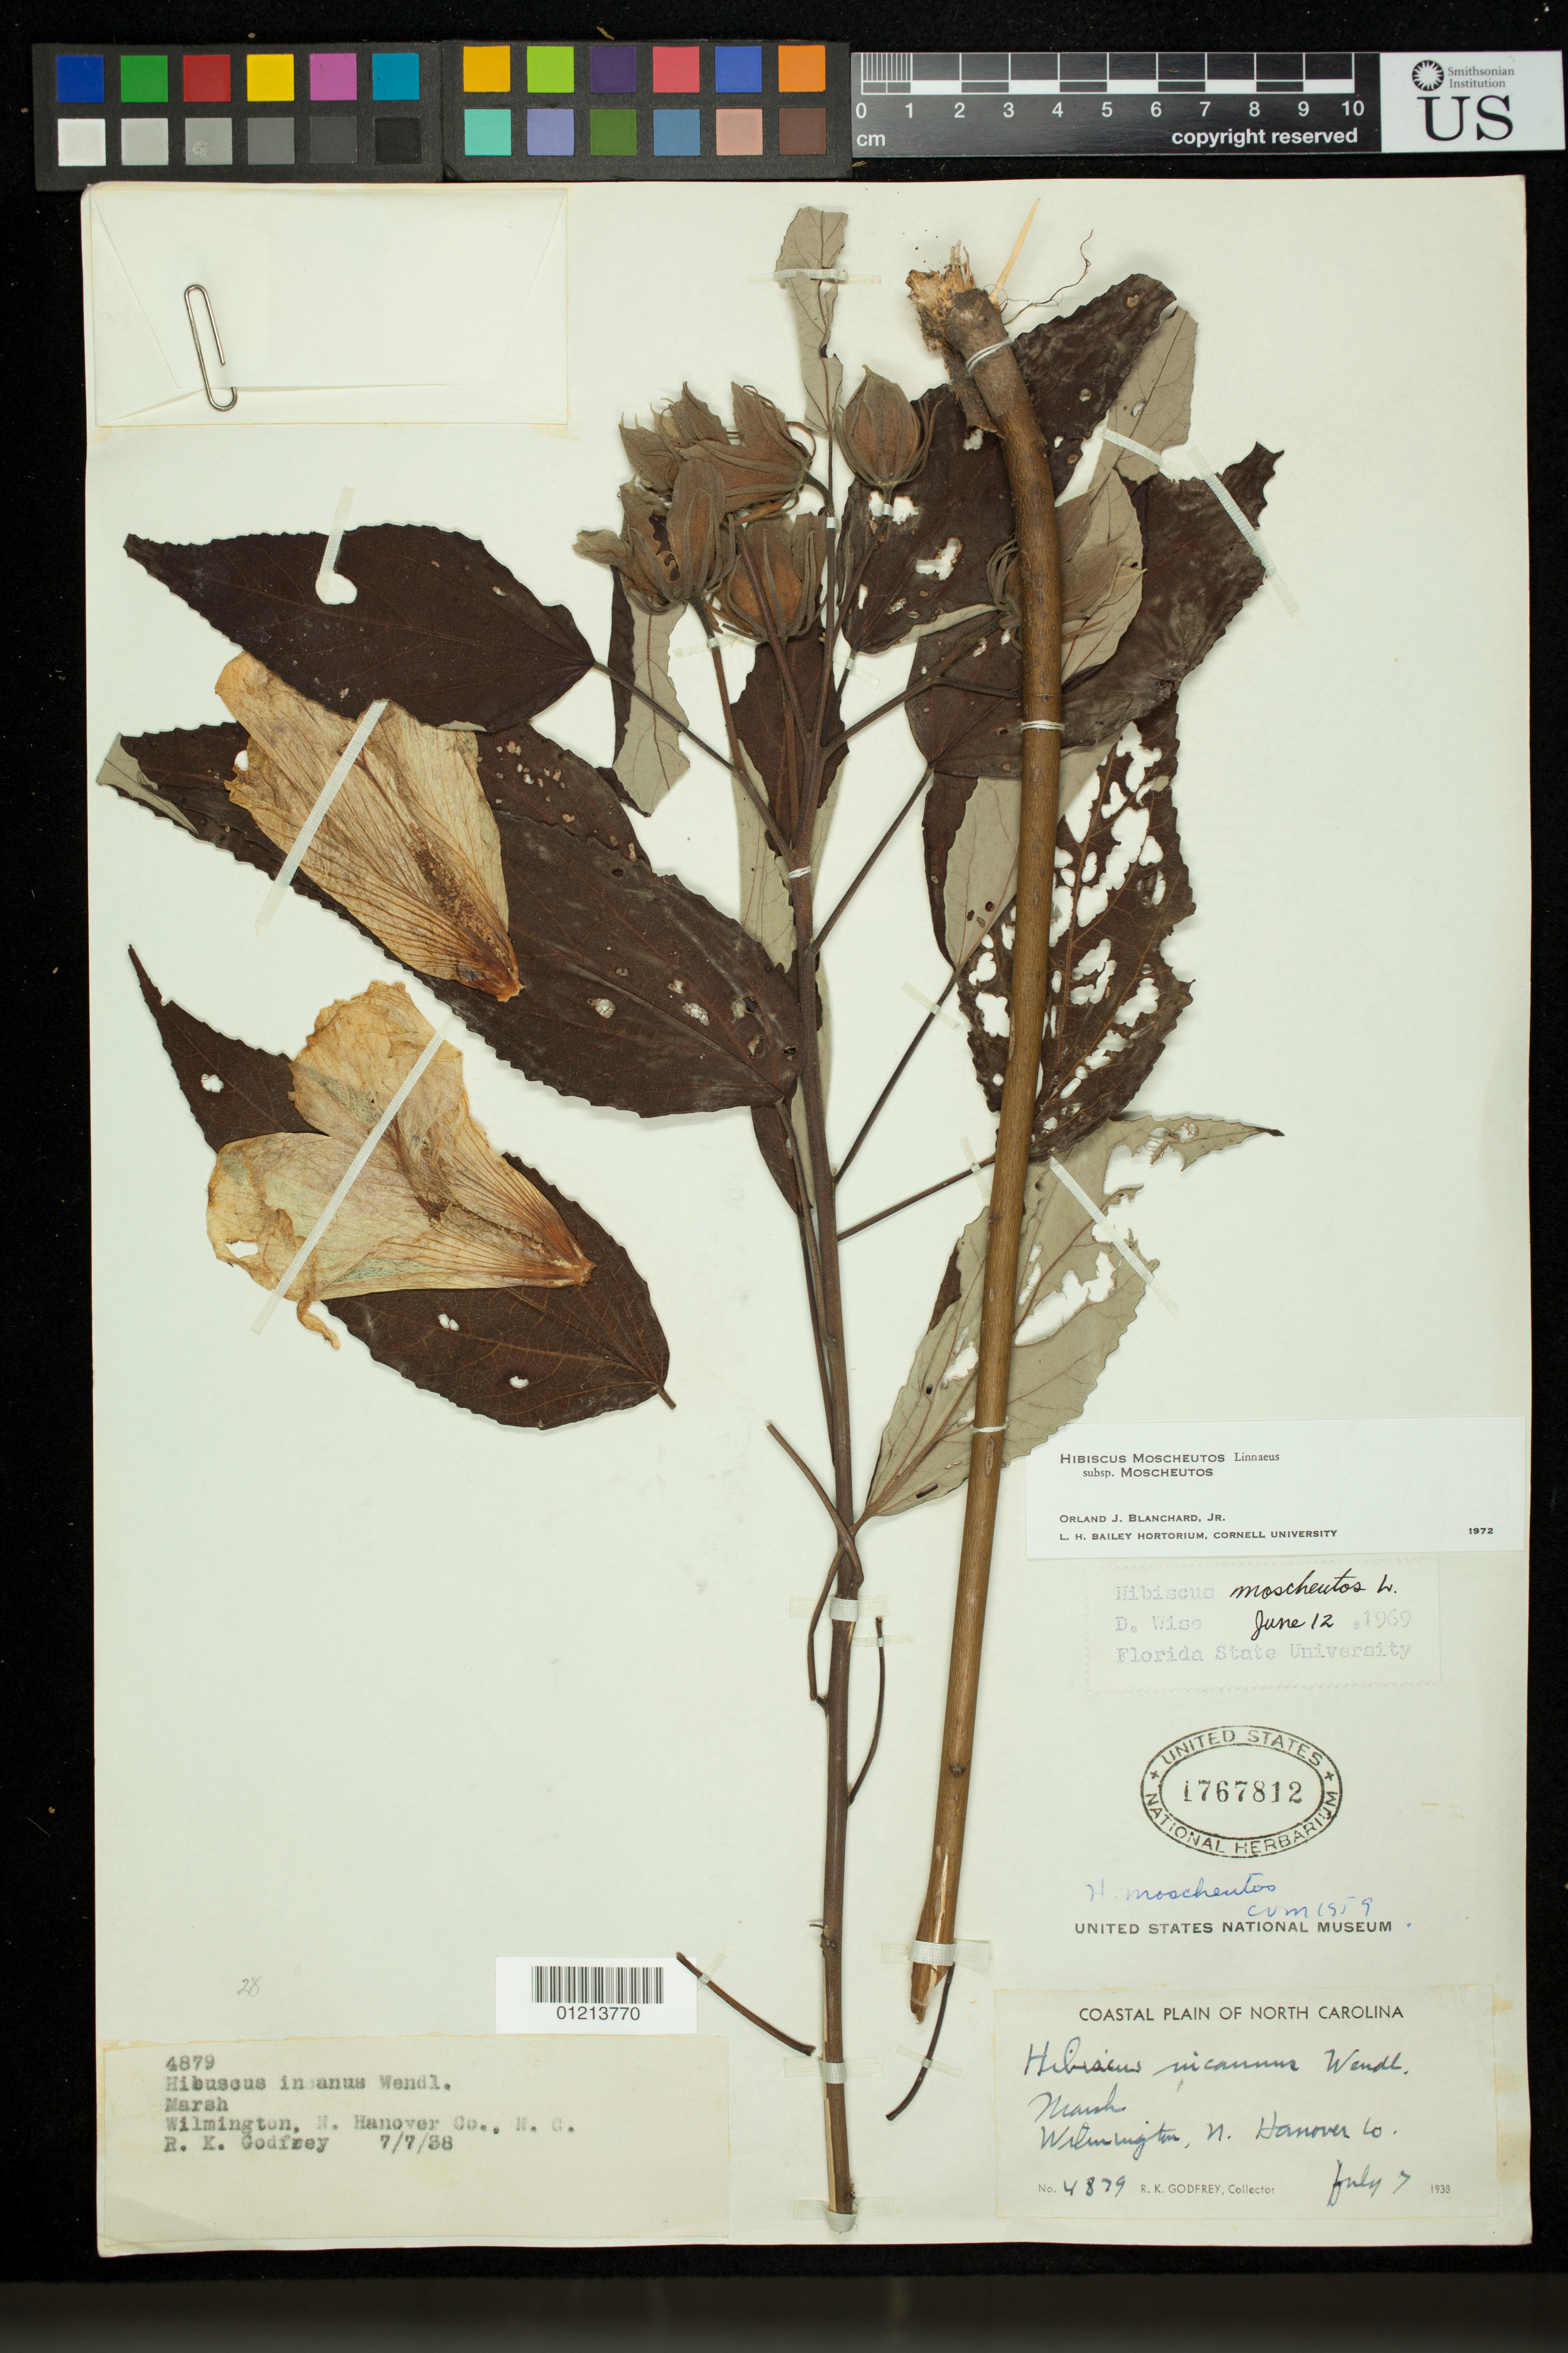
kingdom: Plantae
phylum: Tracheophyta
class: Magnoliopsida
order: Malvales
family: Malvaceae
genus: Hibiscus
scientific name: Hibiscus moscheutos subsp. moscheutos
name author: L.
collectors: R. K. Godfrey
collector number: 4879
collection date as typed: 07 Jul 1938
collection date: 1938-07-07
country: United States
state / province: North Carolina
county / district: New Hanover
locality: Wilmington, N. Hanover Co., N.C. Coastal plain. Marsh.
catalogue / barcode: US 1767812